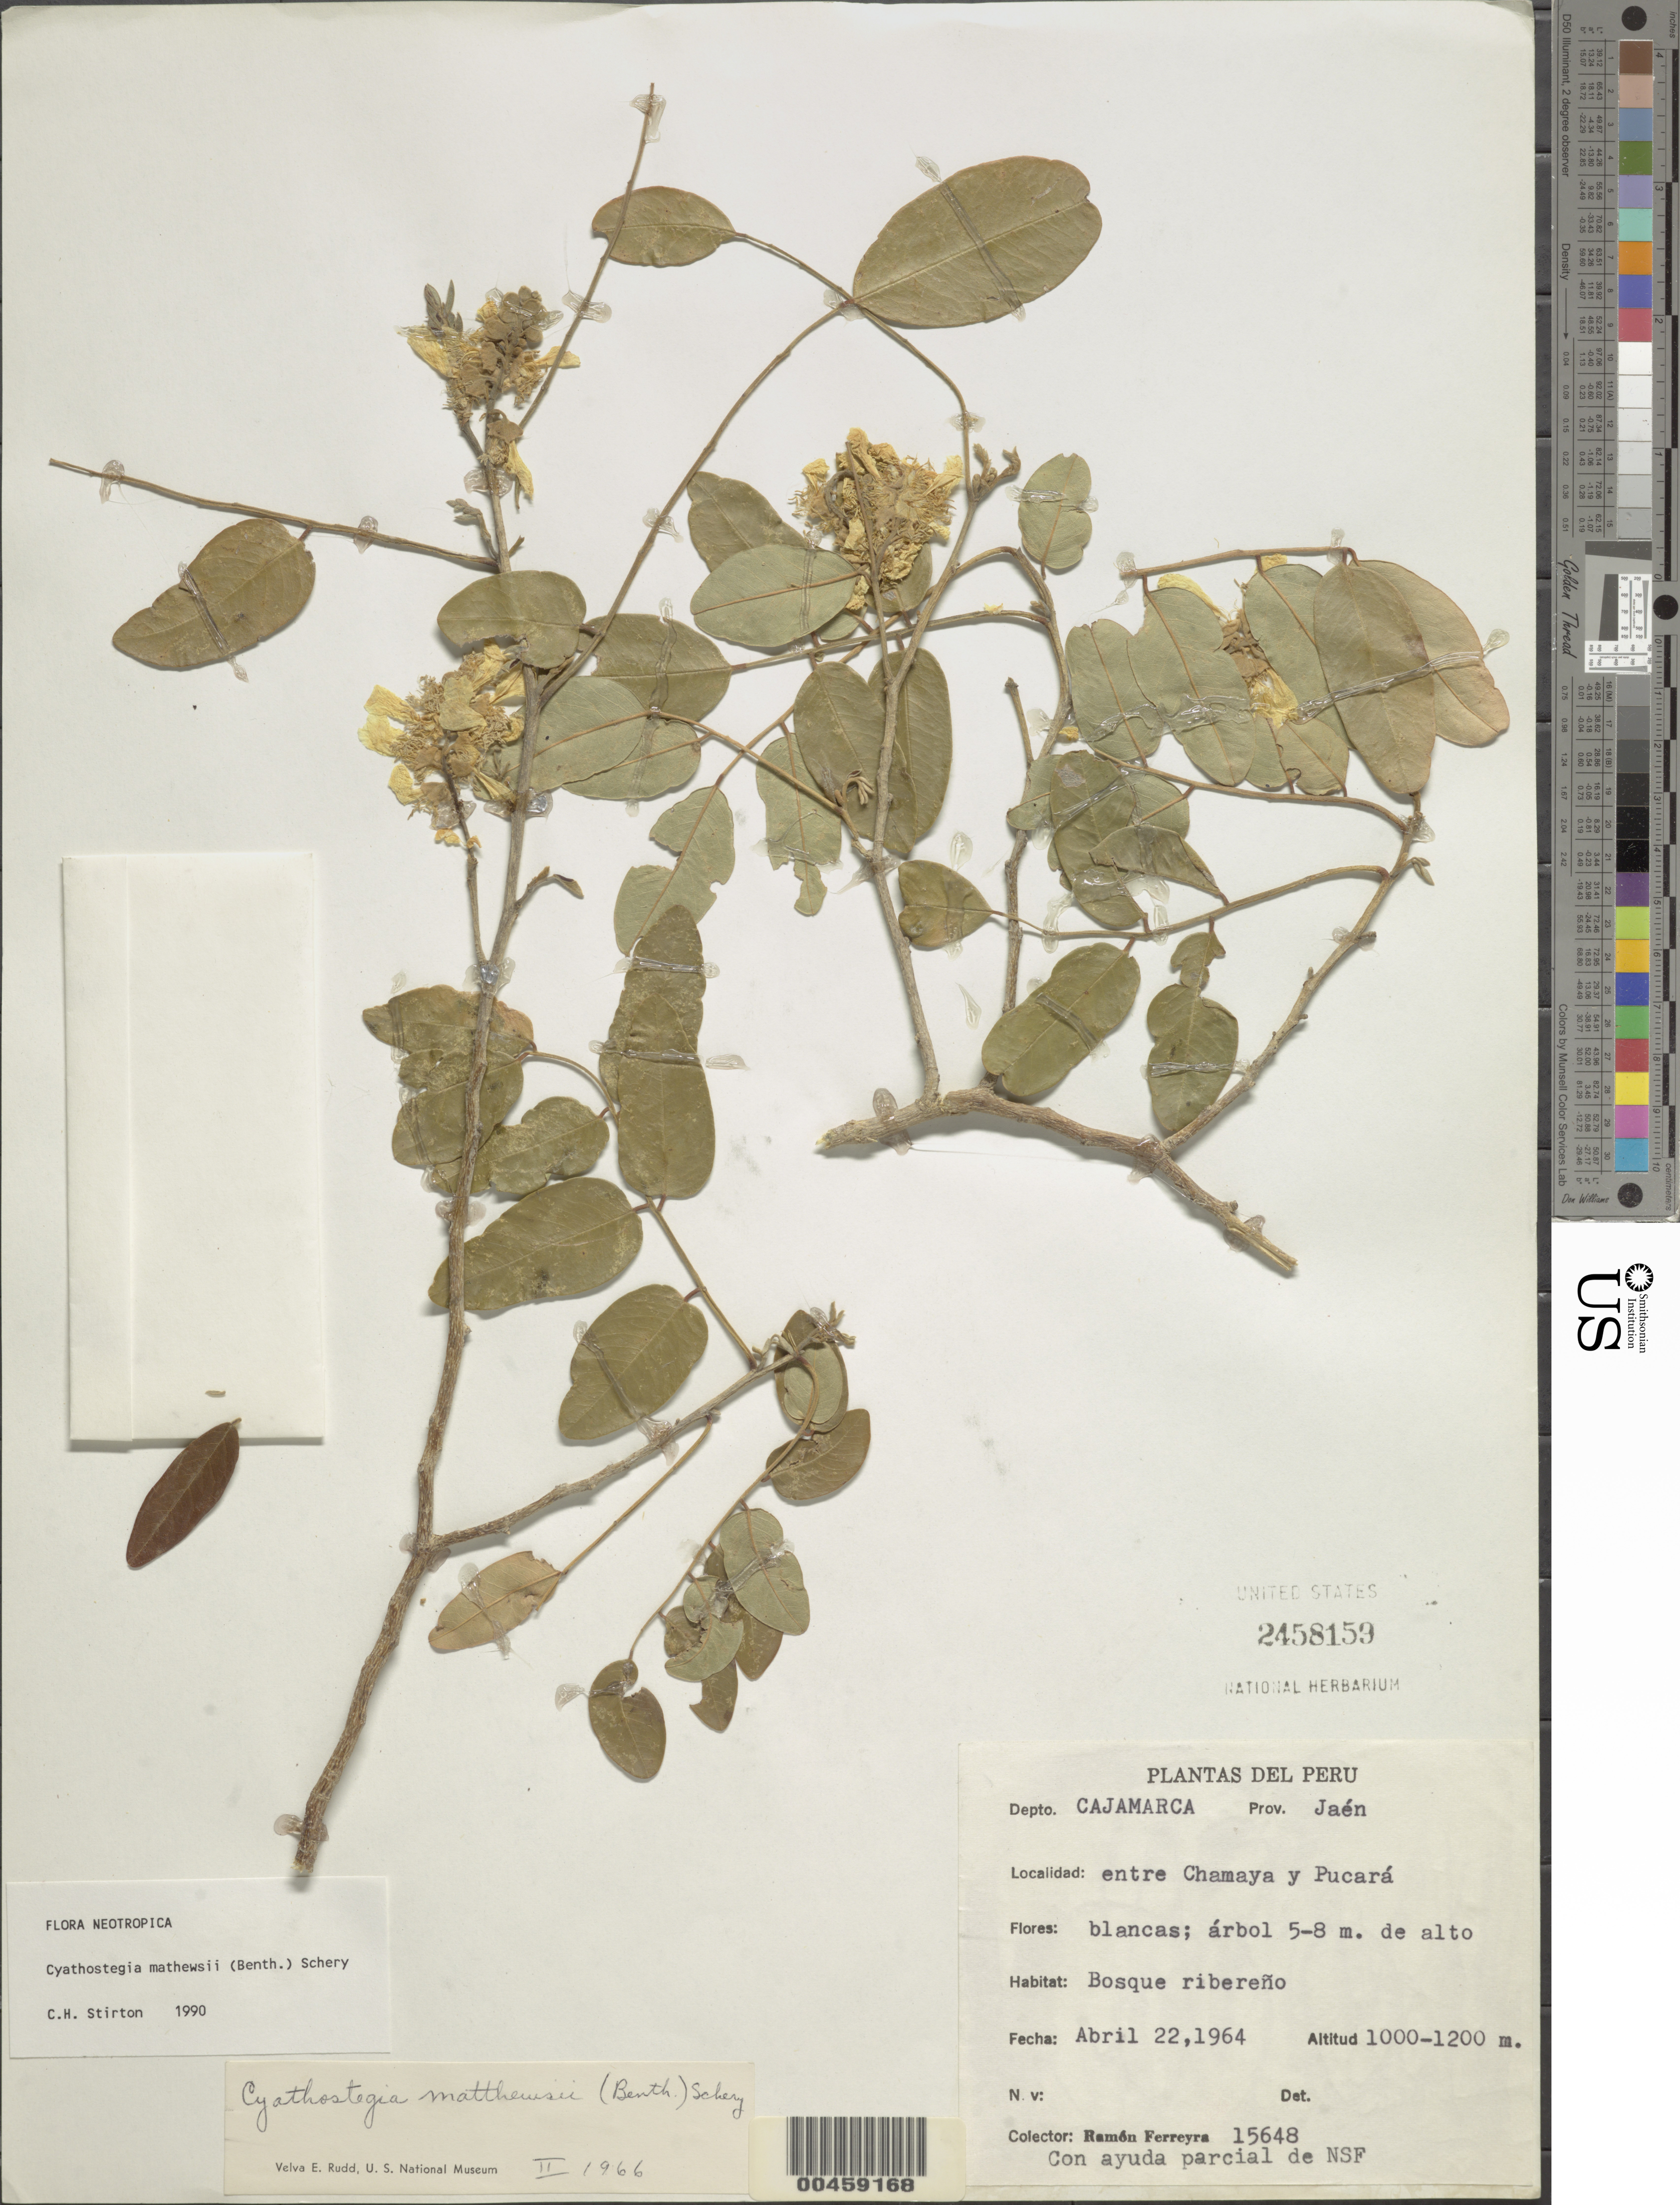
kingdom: Plantae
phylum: Tracheophyta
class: Magnoliopsida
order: Fabales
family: Fabaceae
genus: Cyathostegia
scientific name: Cyathostegia matthewsii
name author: (Benth.) Schery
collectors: R. A. Ferreyra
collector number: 15648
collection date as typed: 22 Apr 1964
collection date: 1964-04-22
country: Peru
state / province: Cajamarca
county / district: Jaén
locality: between Chamaya and Pucará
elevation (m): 1000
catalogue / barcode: US 2458159